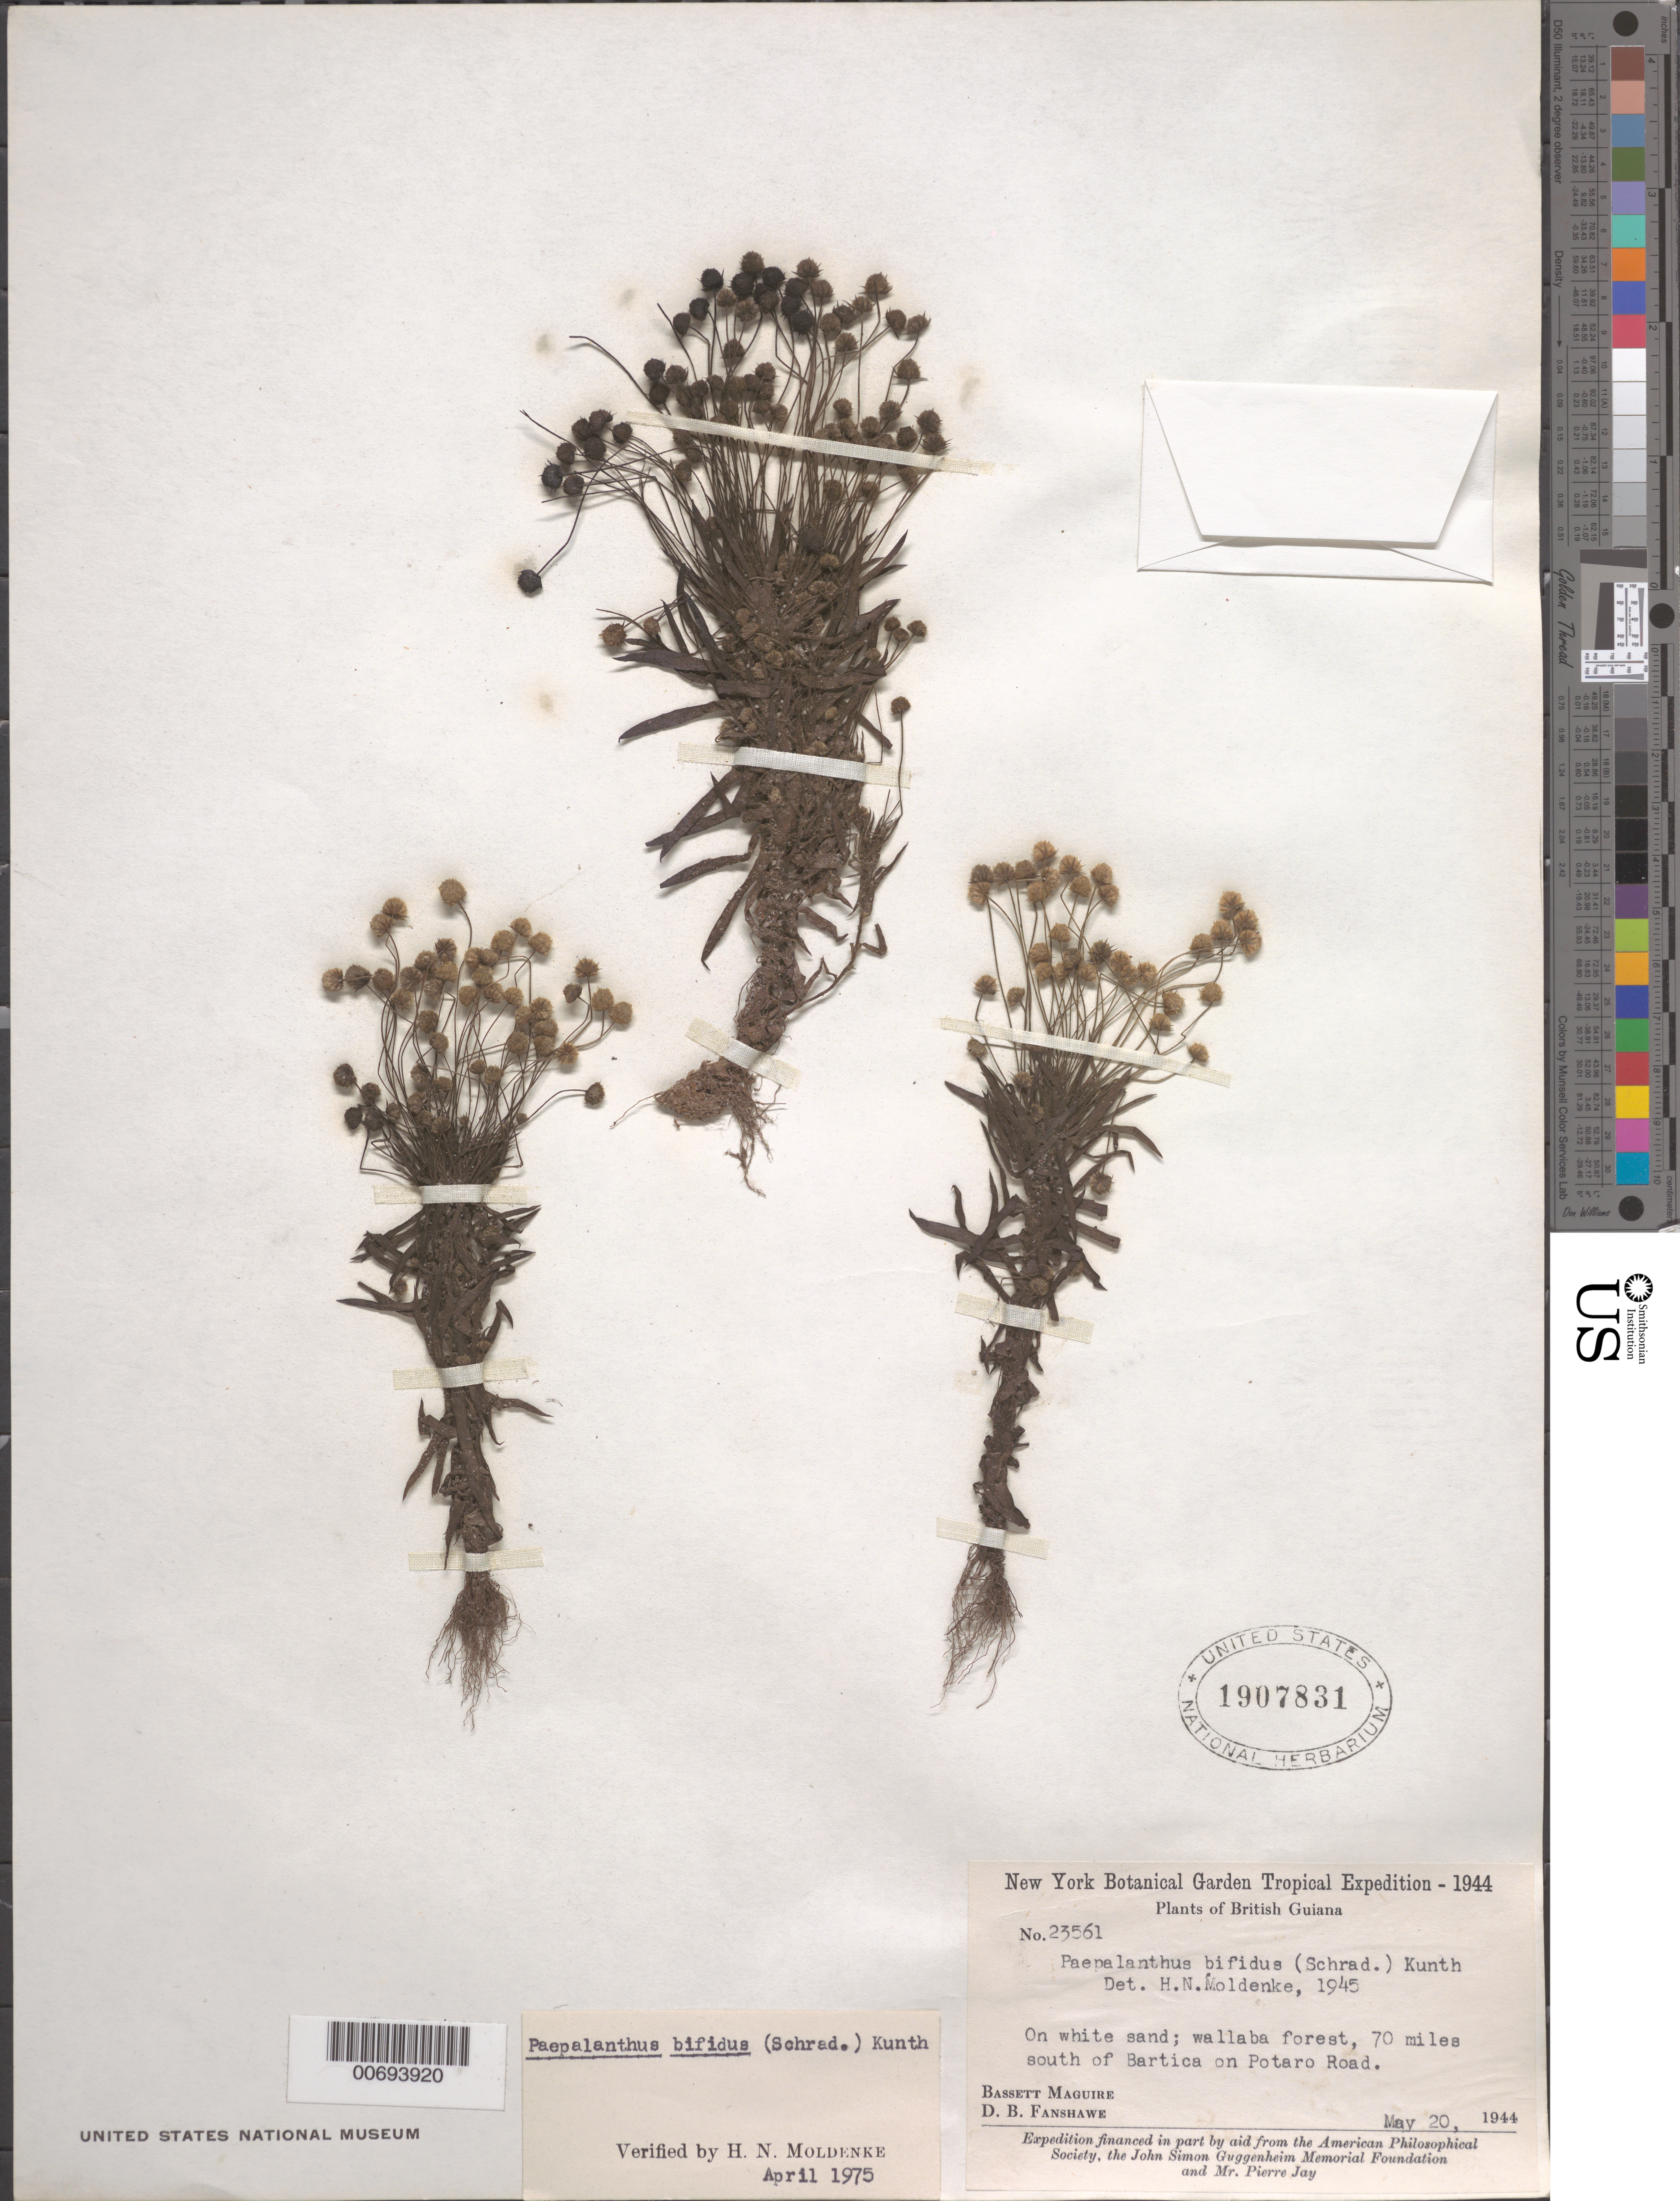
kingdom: Plantae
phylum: Tracheophyta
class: Liliopsida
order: Poales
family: Eriocaulaceae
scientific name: Giuliettia bifida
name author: (Schrad.) Andrino & Sano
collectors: B. Maguire & D. B. Fanshawe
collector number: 23561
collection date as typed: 20-May-44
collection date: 1944-05-20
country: Guyana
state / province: Cuyuni-Mazaruni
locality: Bartica-Potaro Road, mile 70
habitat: White sand; Wallaba forest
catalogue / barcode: US 1907831